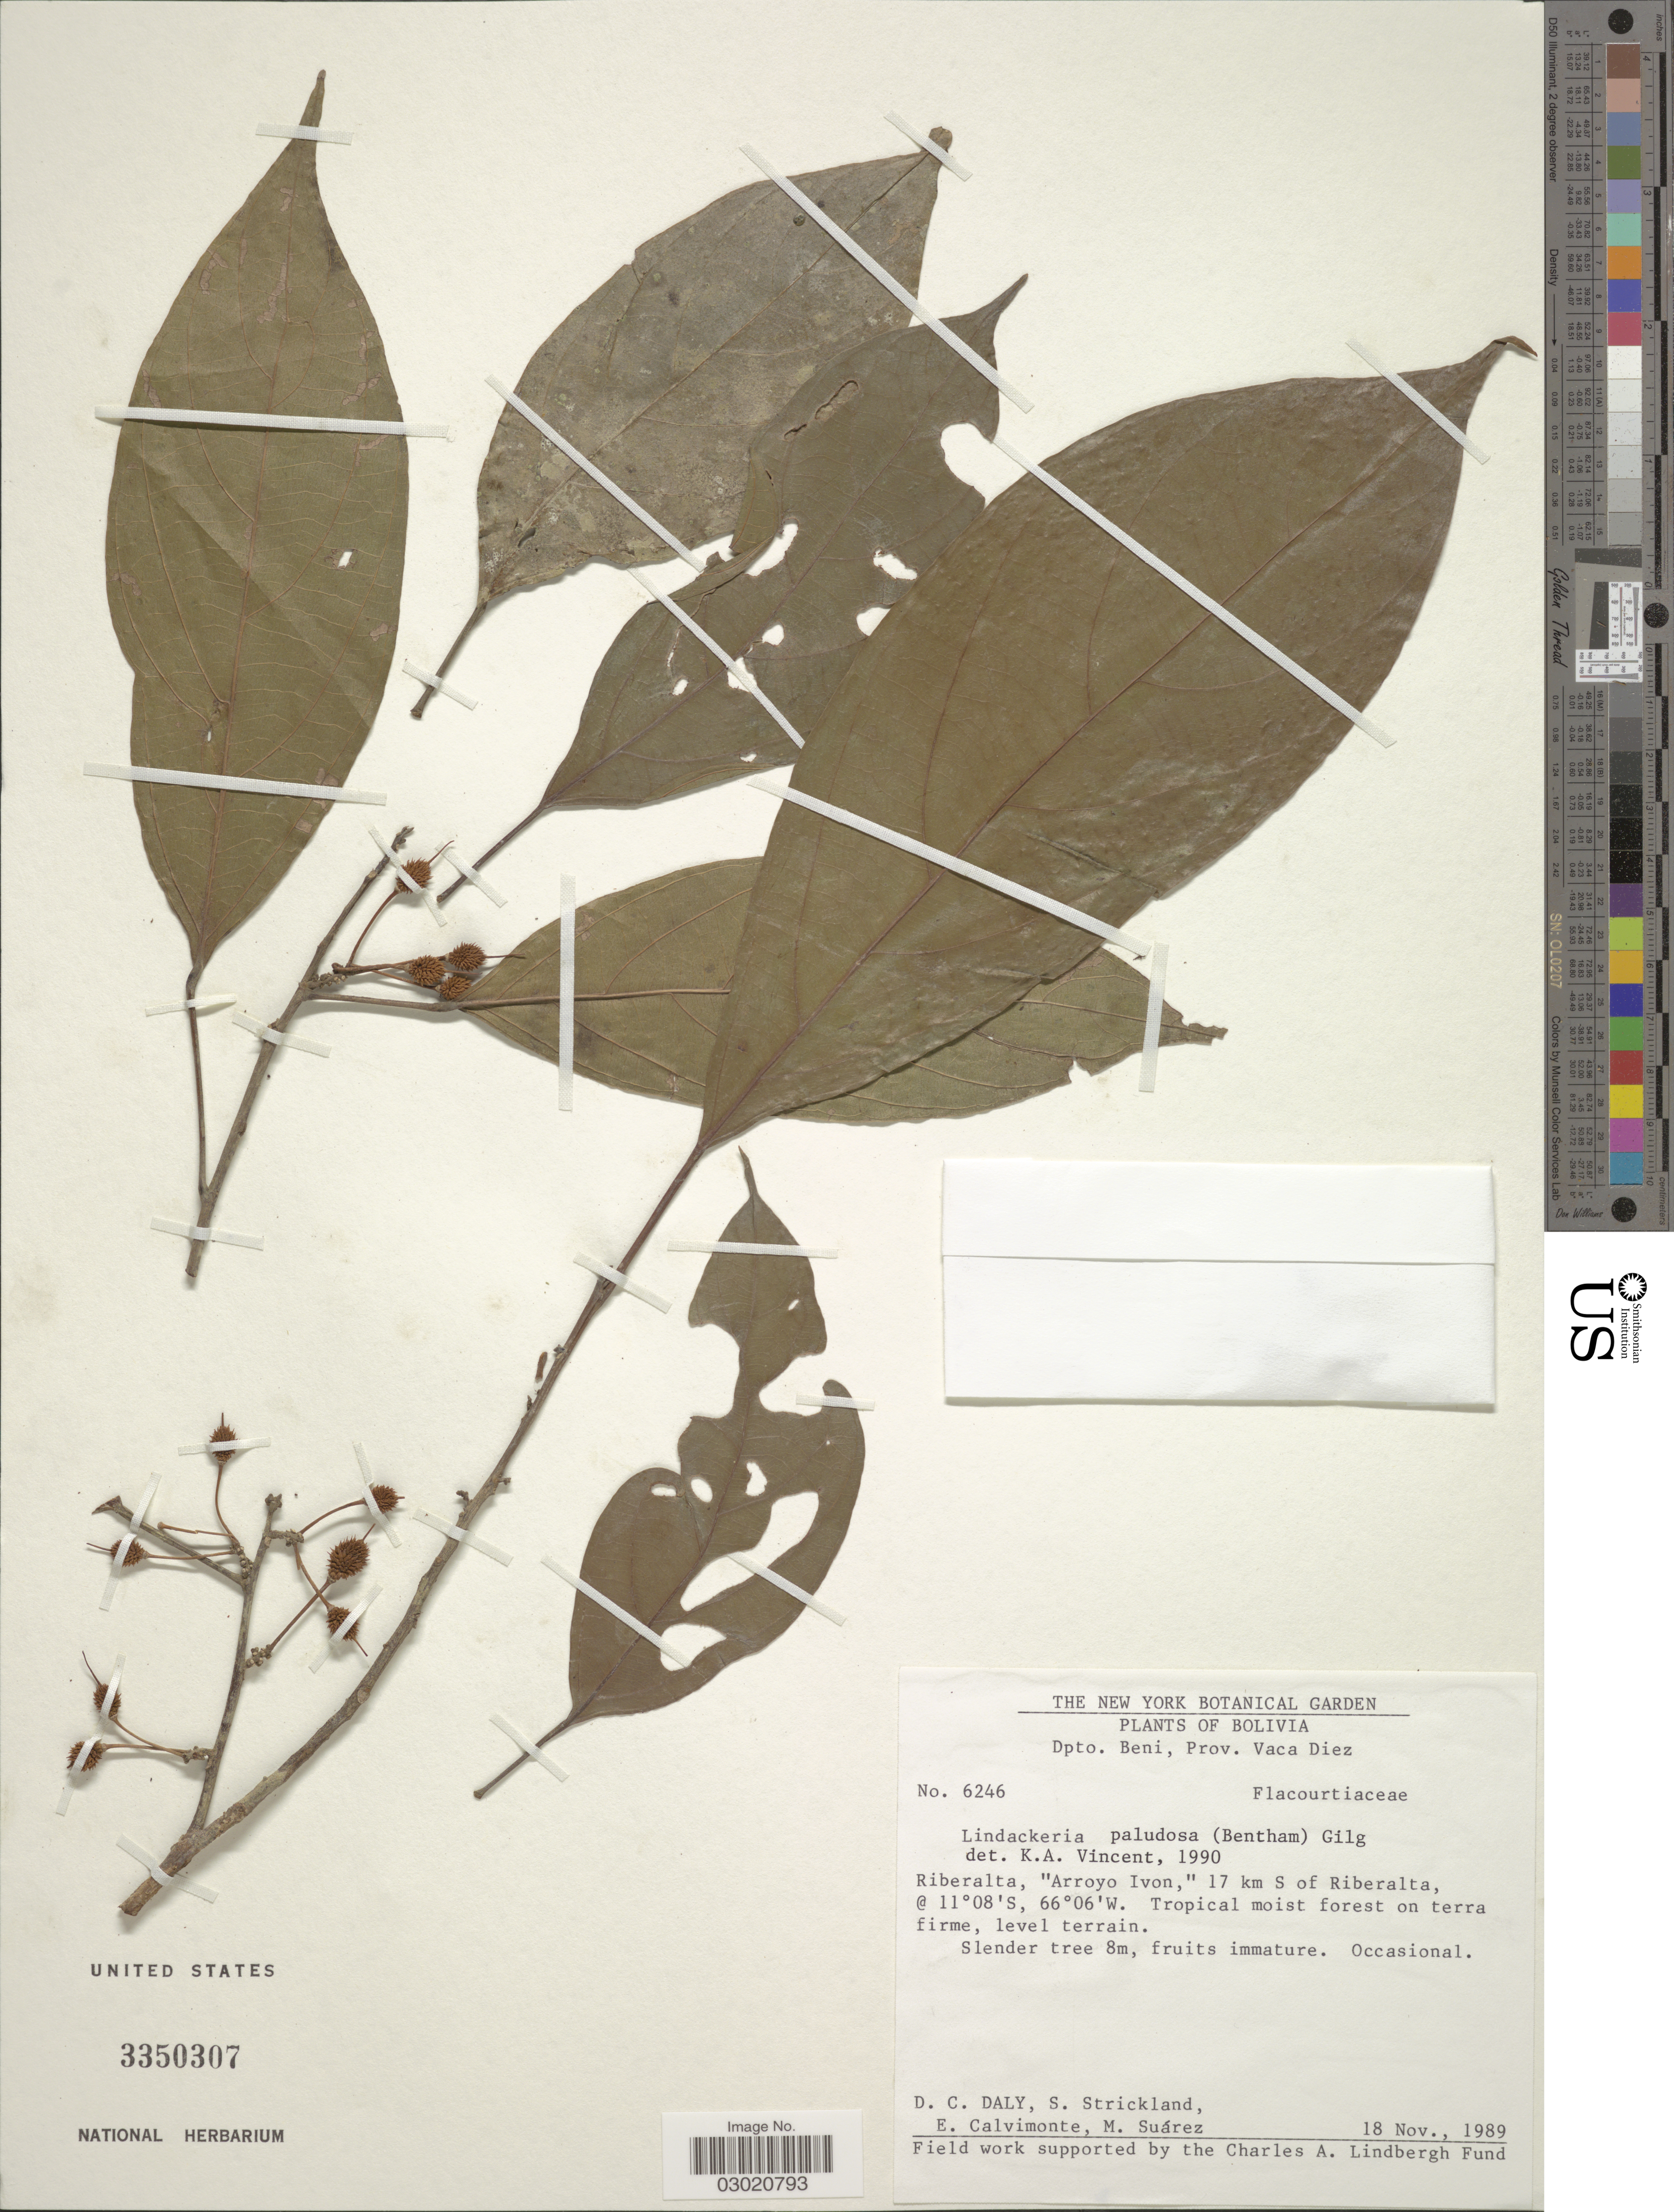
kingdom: Plantae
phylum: Tracheophyta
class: Magnoliopsida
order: Malpighiales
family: Achariaceae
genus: Lindackeria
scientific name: Lindackeria paludosa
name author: (Benth.) Gilg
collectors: D. C. Daly, S. Strickland, E. Calvimonte & M. Suárez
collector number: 6246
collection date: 1989-11-18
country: Bolivia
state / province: Beni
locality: Dpto. Beni, Prov. Vaca Diez, Riberalta, "Arroyo Ivon", 17 km S of Riberalta.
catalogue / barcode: US 3350307